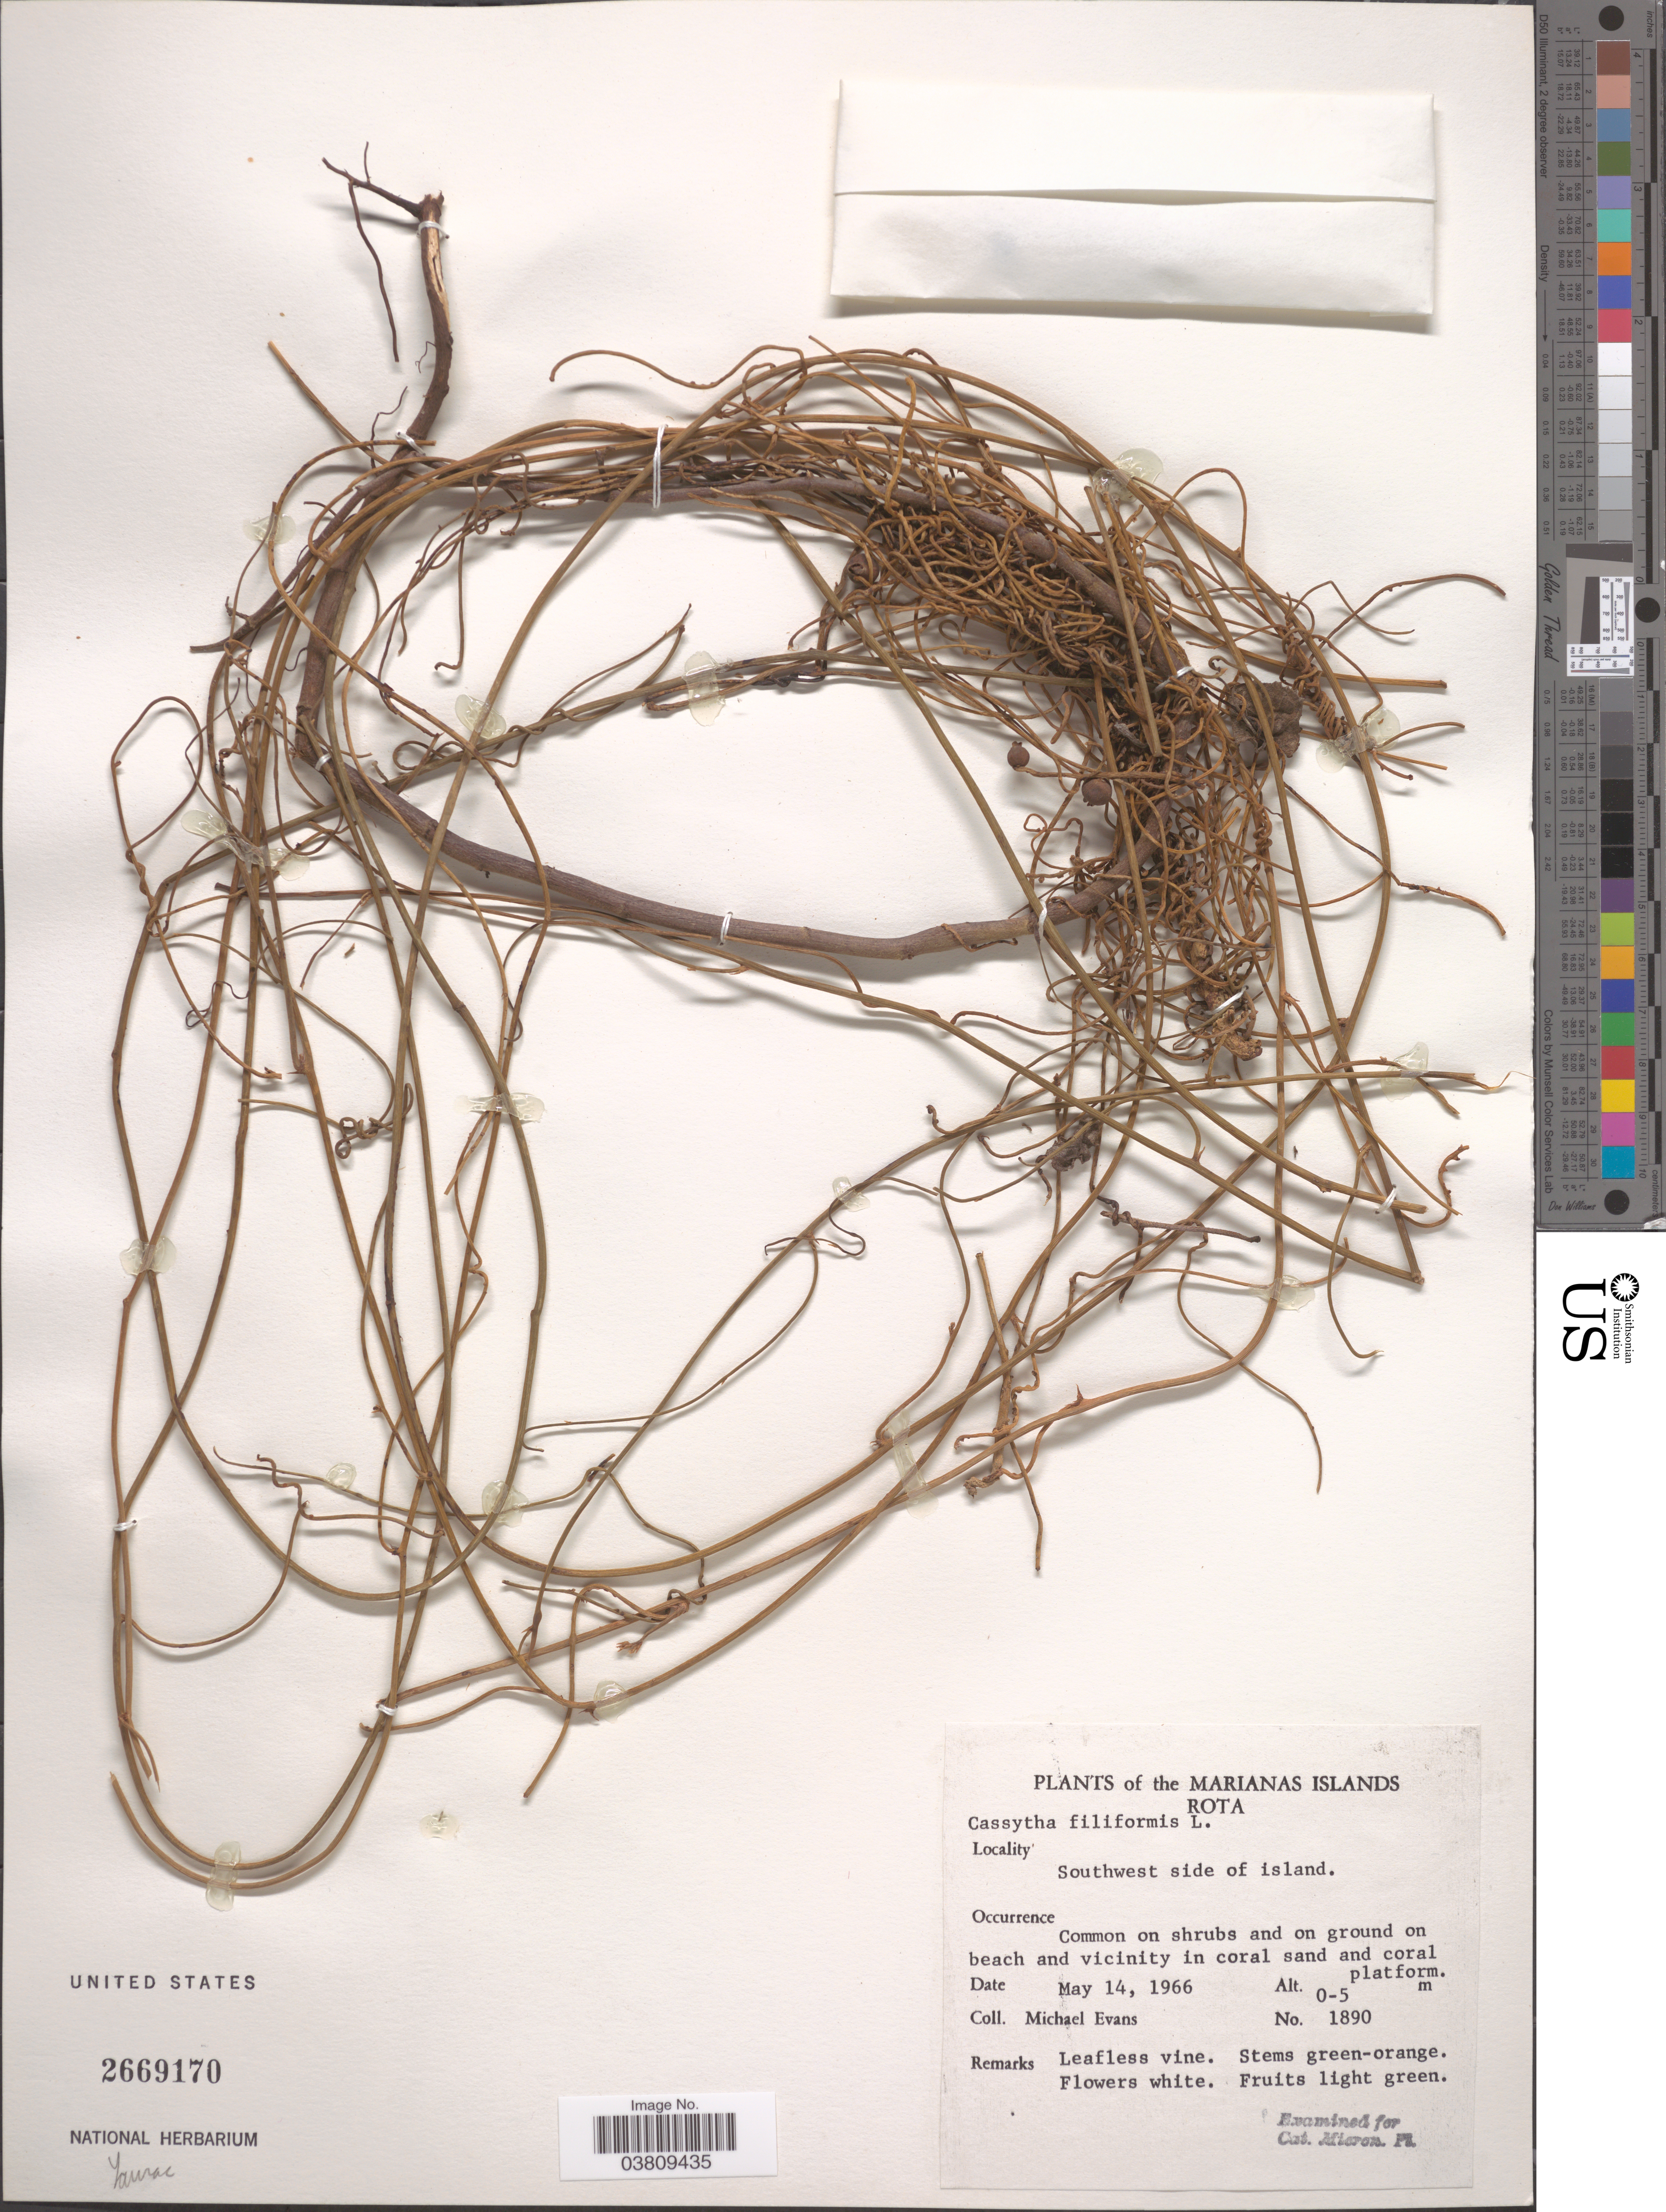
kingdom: Plantae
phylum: Tracheophyta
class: Magnoliopsida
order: Laurales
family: Lauraceae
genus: Cassytha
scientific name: Cassytha filiformis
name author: L.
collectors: M. Evans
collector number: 1890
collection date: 1966-05-14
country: Northern Mariana Islands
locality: The Marianas Islands. Rota. Southwest side of island.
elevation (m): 0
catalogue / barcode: US 2669170